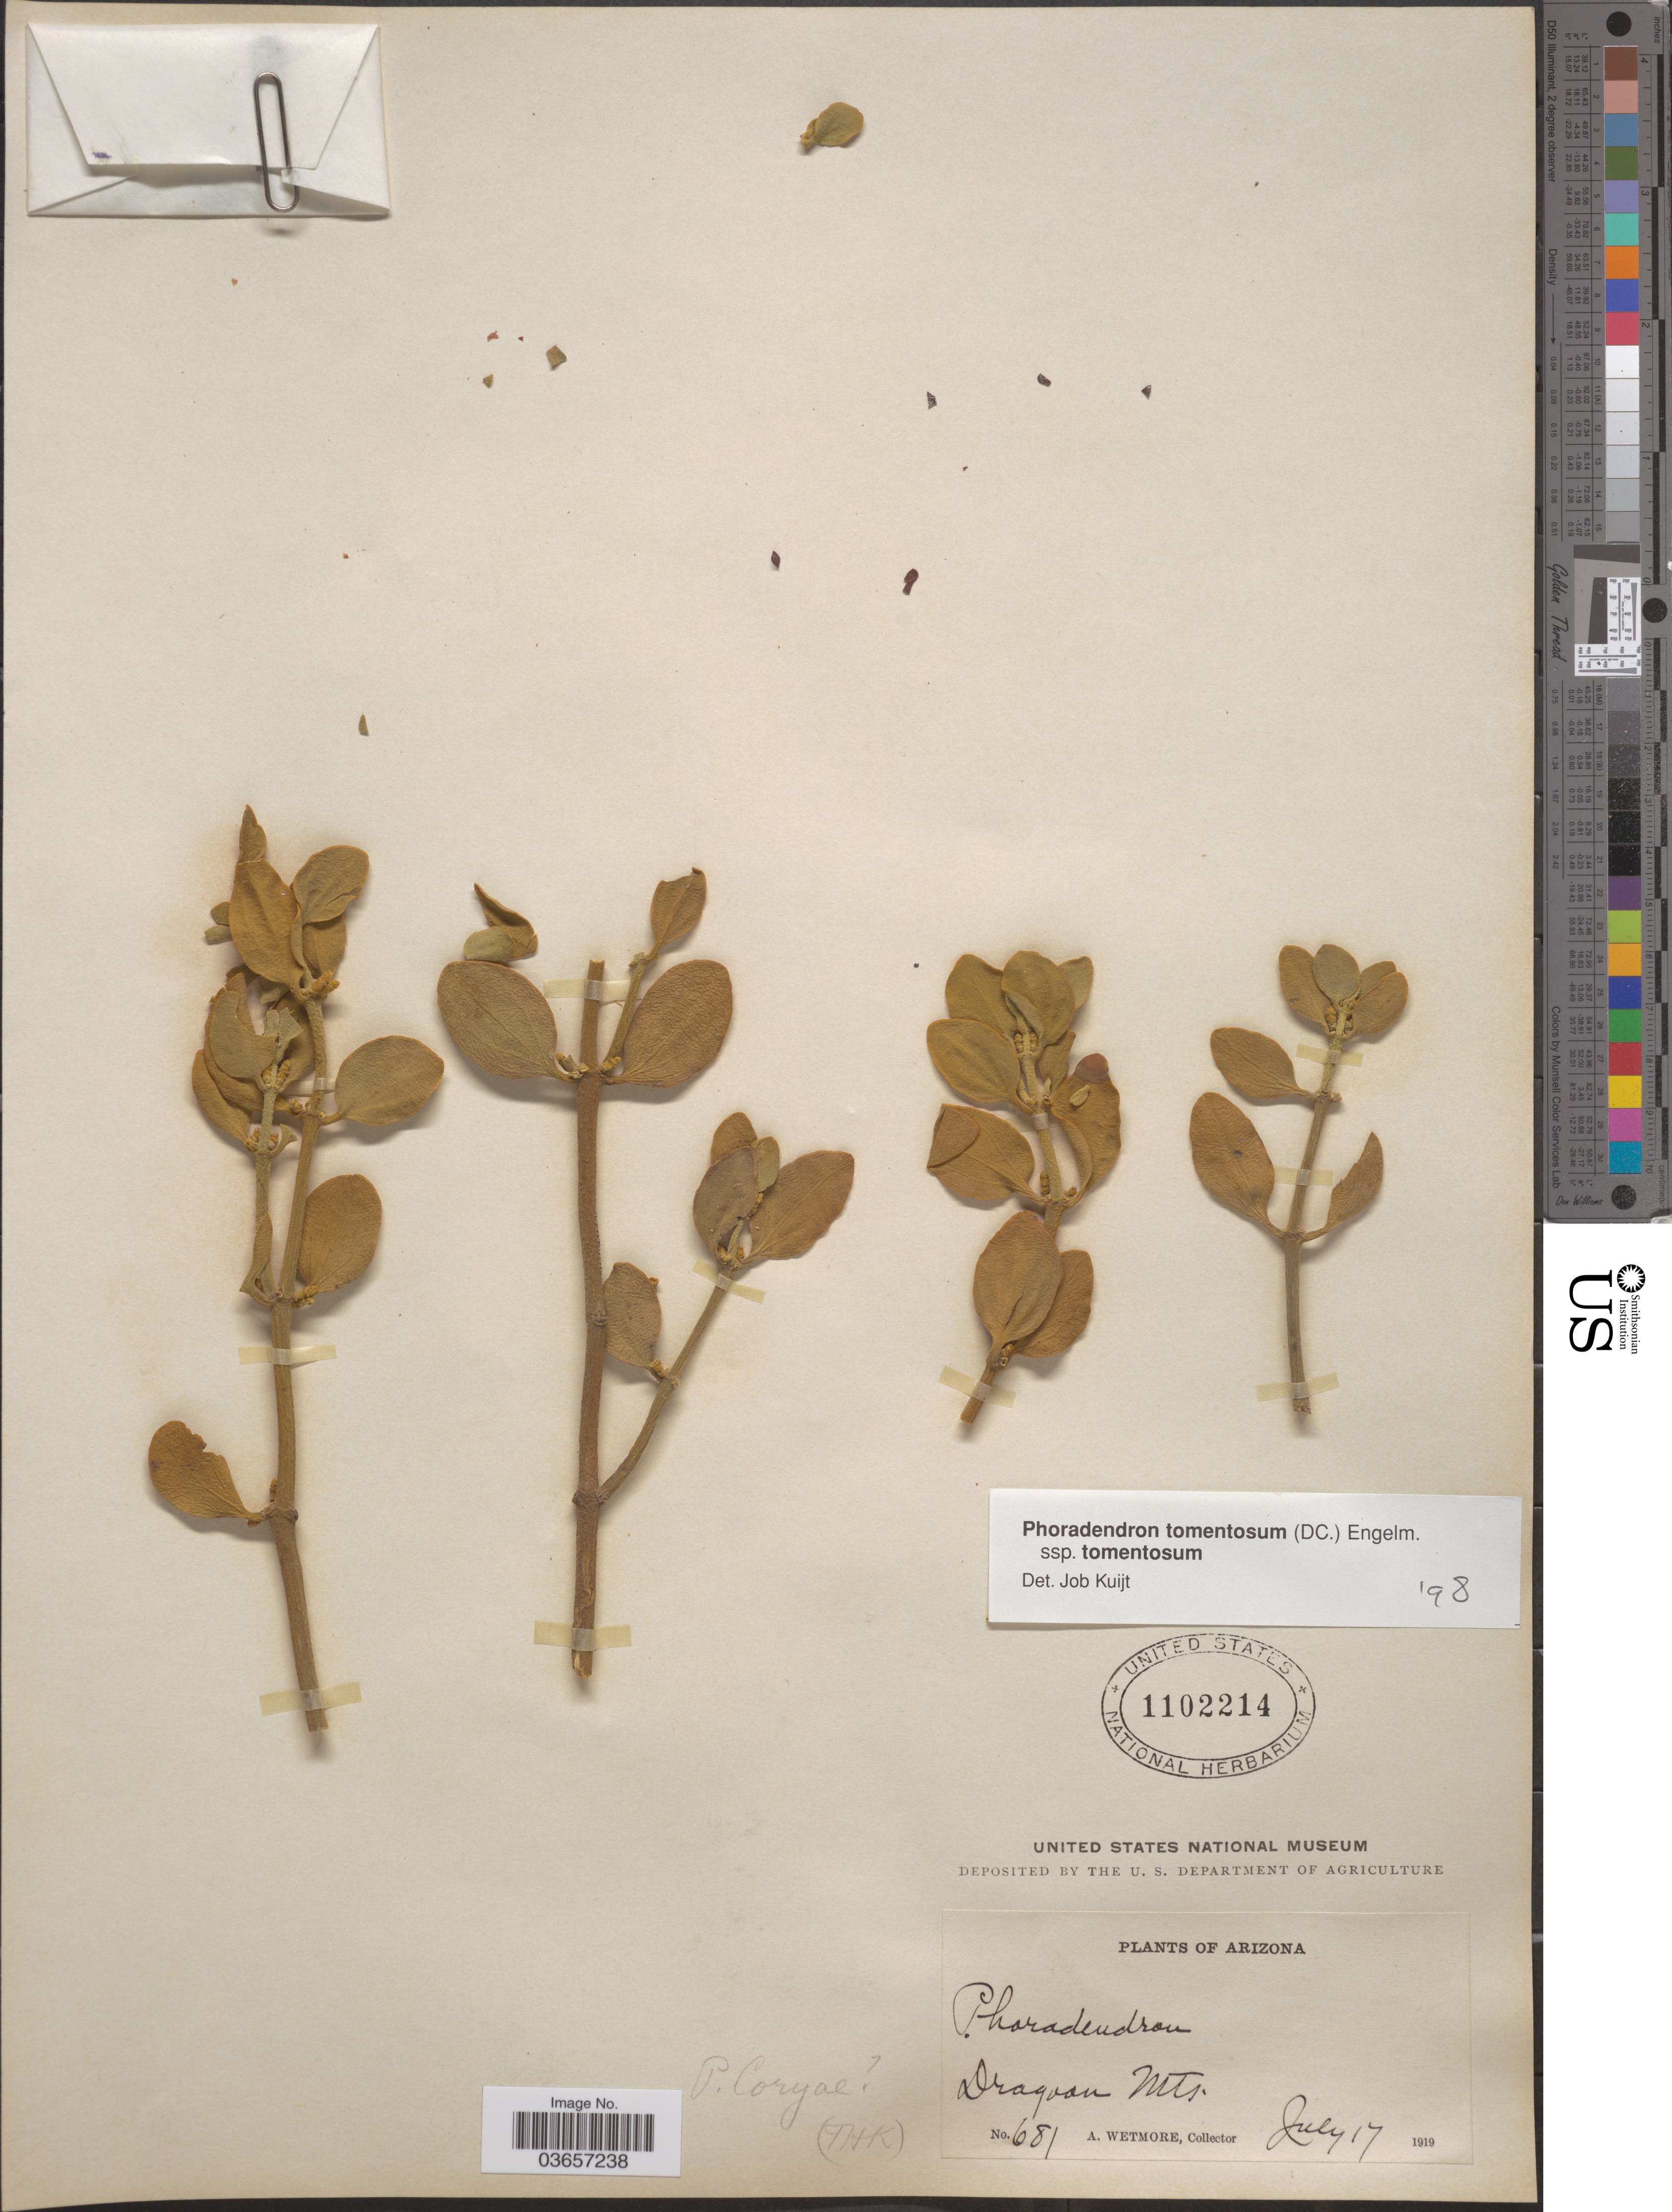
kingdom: Plantae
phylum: Tracheophyta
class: Magnoliopsida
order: Santalales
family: Viscaceae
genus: Phoradendron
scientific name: Phoradendron tomentosum subsp. tomentosum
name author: DC.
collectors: A. Wetmore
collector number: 681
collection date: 1919-07-17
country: United States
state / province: Arizona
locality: Dragon Mts.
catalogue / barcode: US 1102214